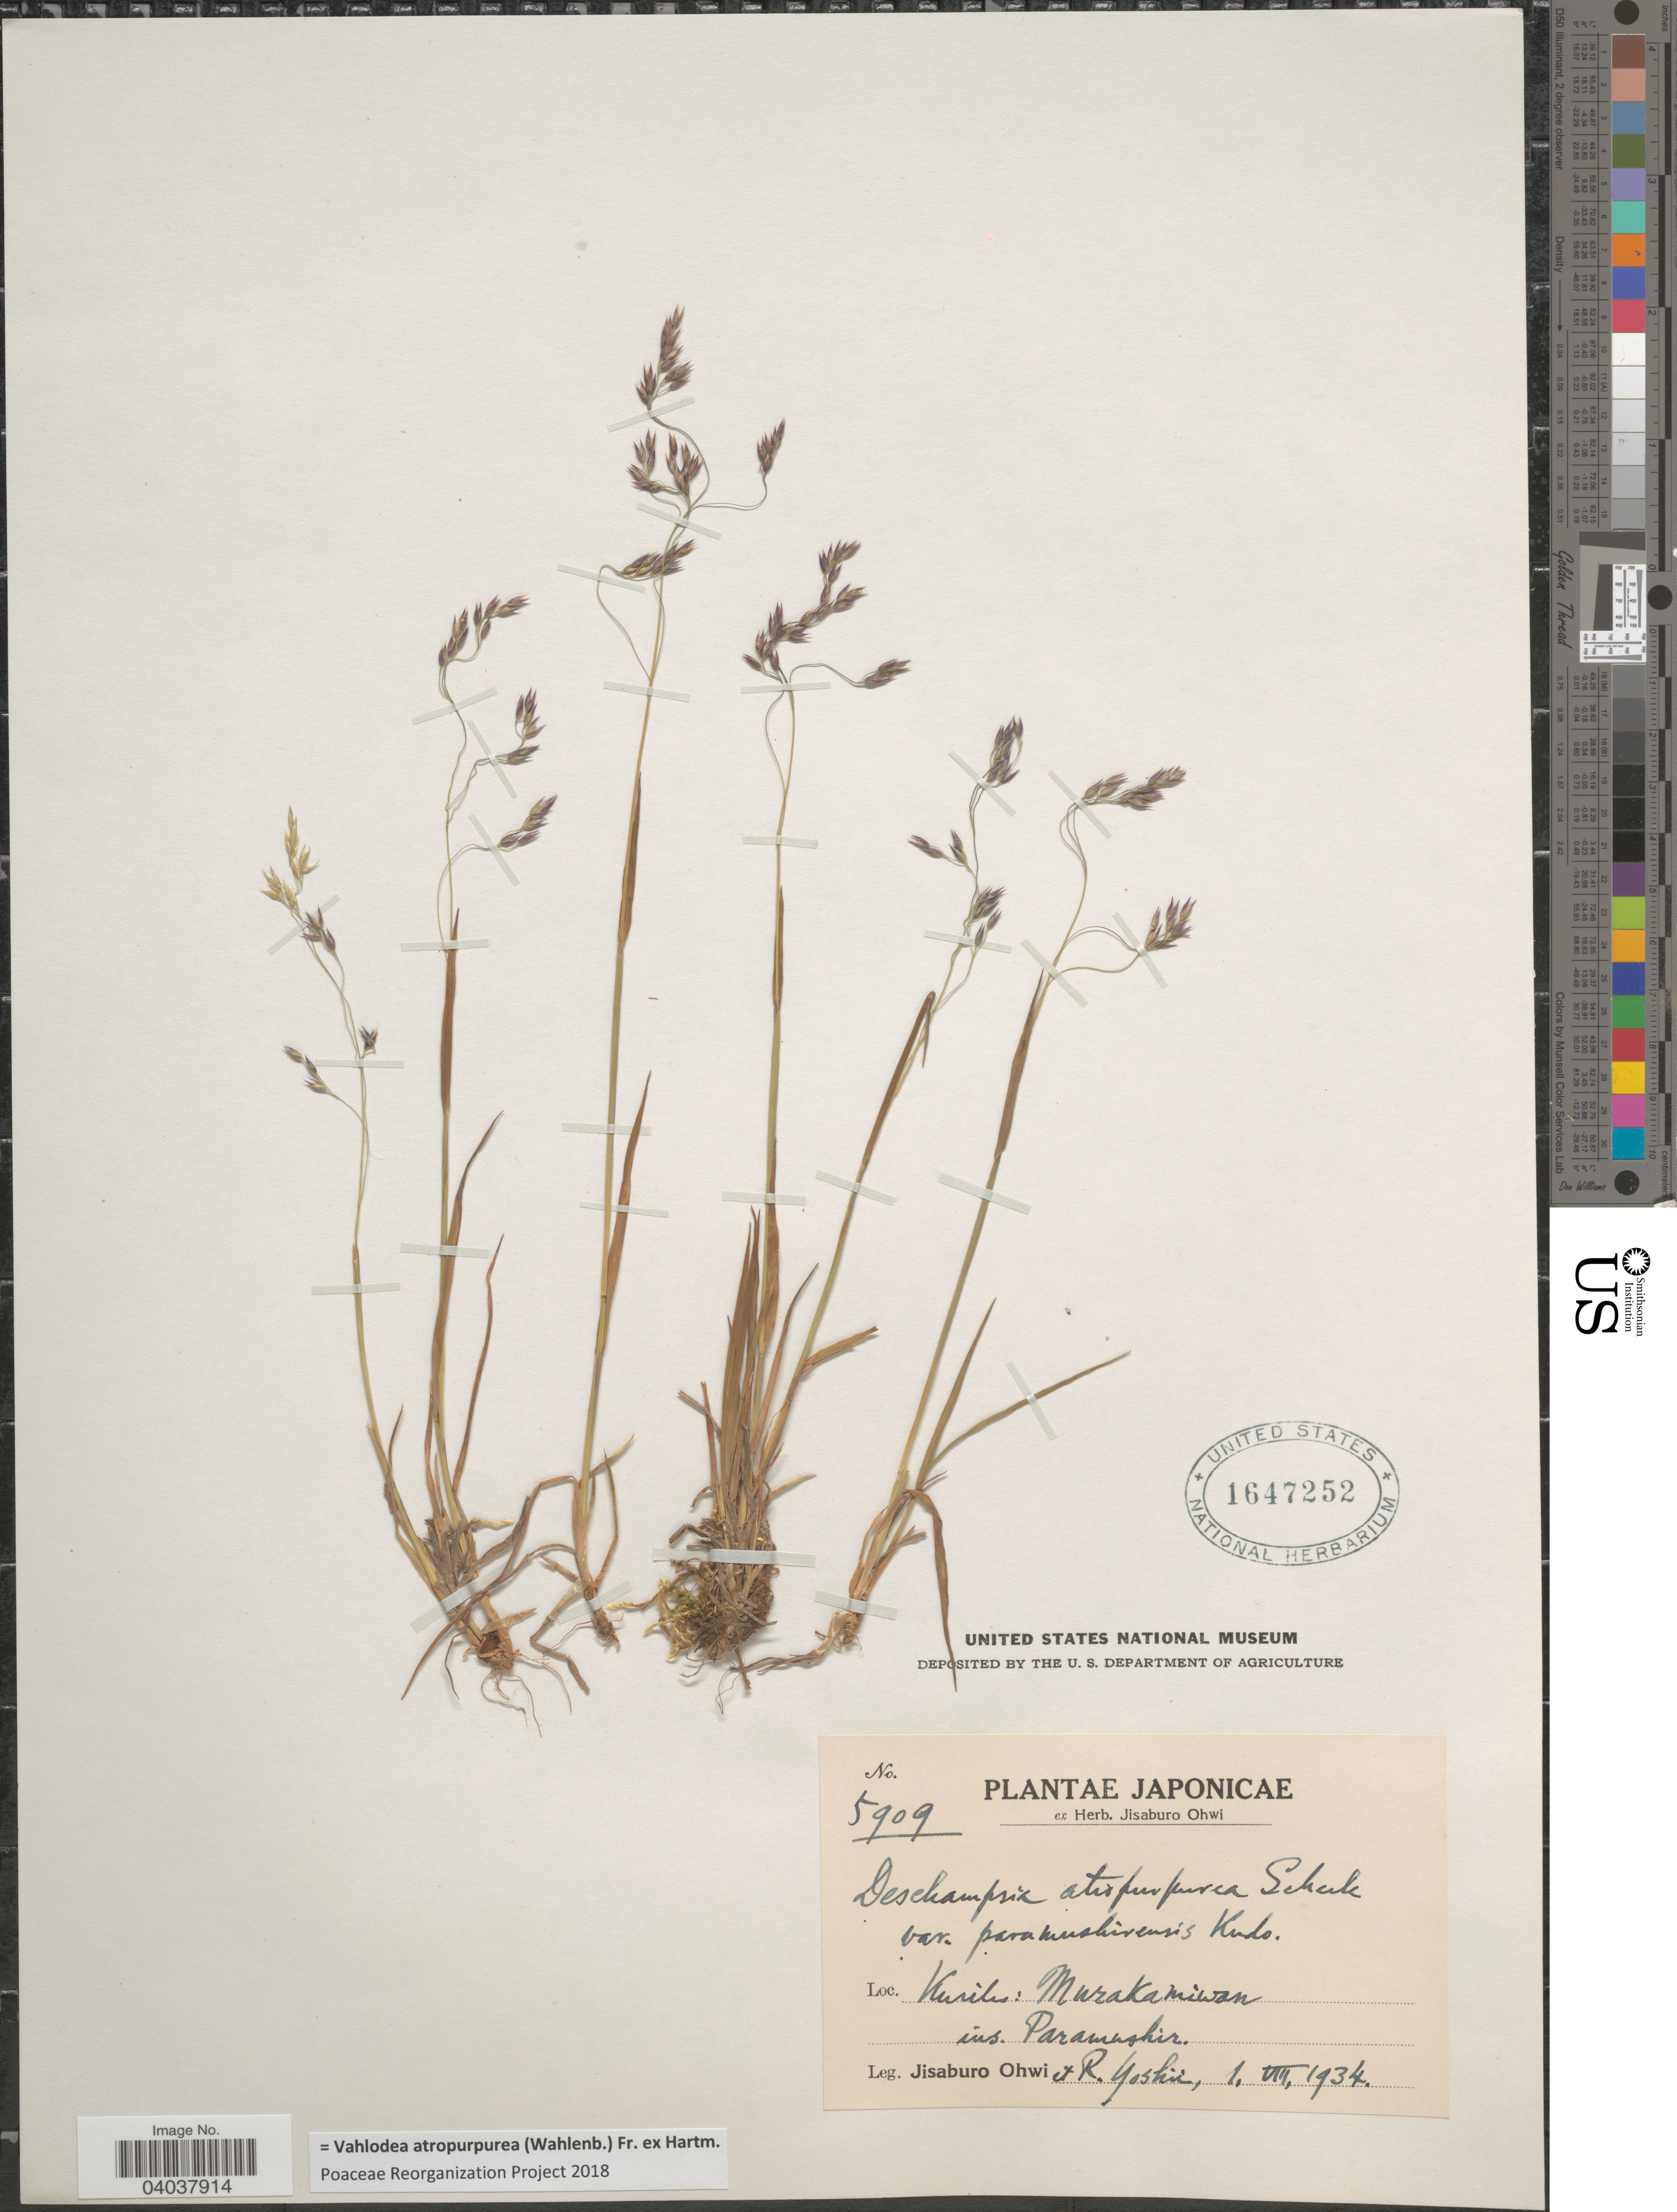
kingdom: Plantae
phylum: Tracheophyta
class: Liliopsida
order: Poales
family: Poaceae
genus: Vahlodea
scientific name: Vahlodea atropurpurea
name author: (Wahlenb.) Fr. ex Hartm.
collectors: J. Ohwi & R. Yoshii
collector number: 5909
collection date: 1934-08-01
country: Japan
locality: Kuriles: Murakamiwan ins. Paramushir.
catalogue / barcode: US 1647252